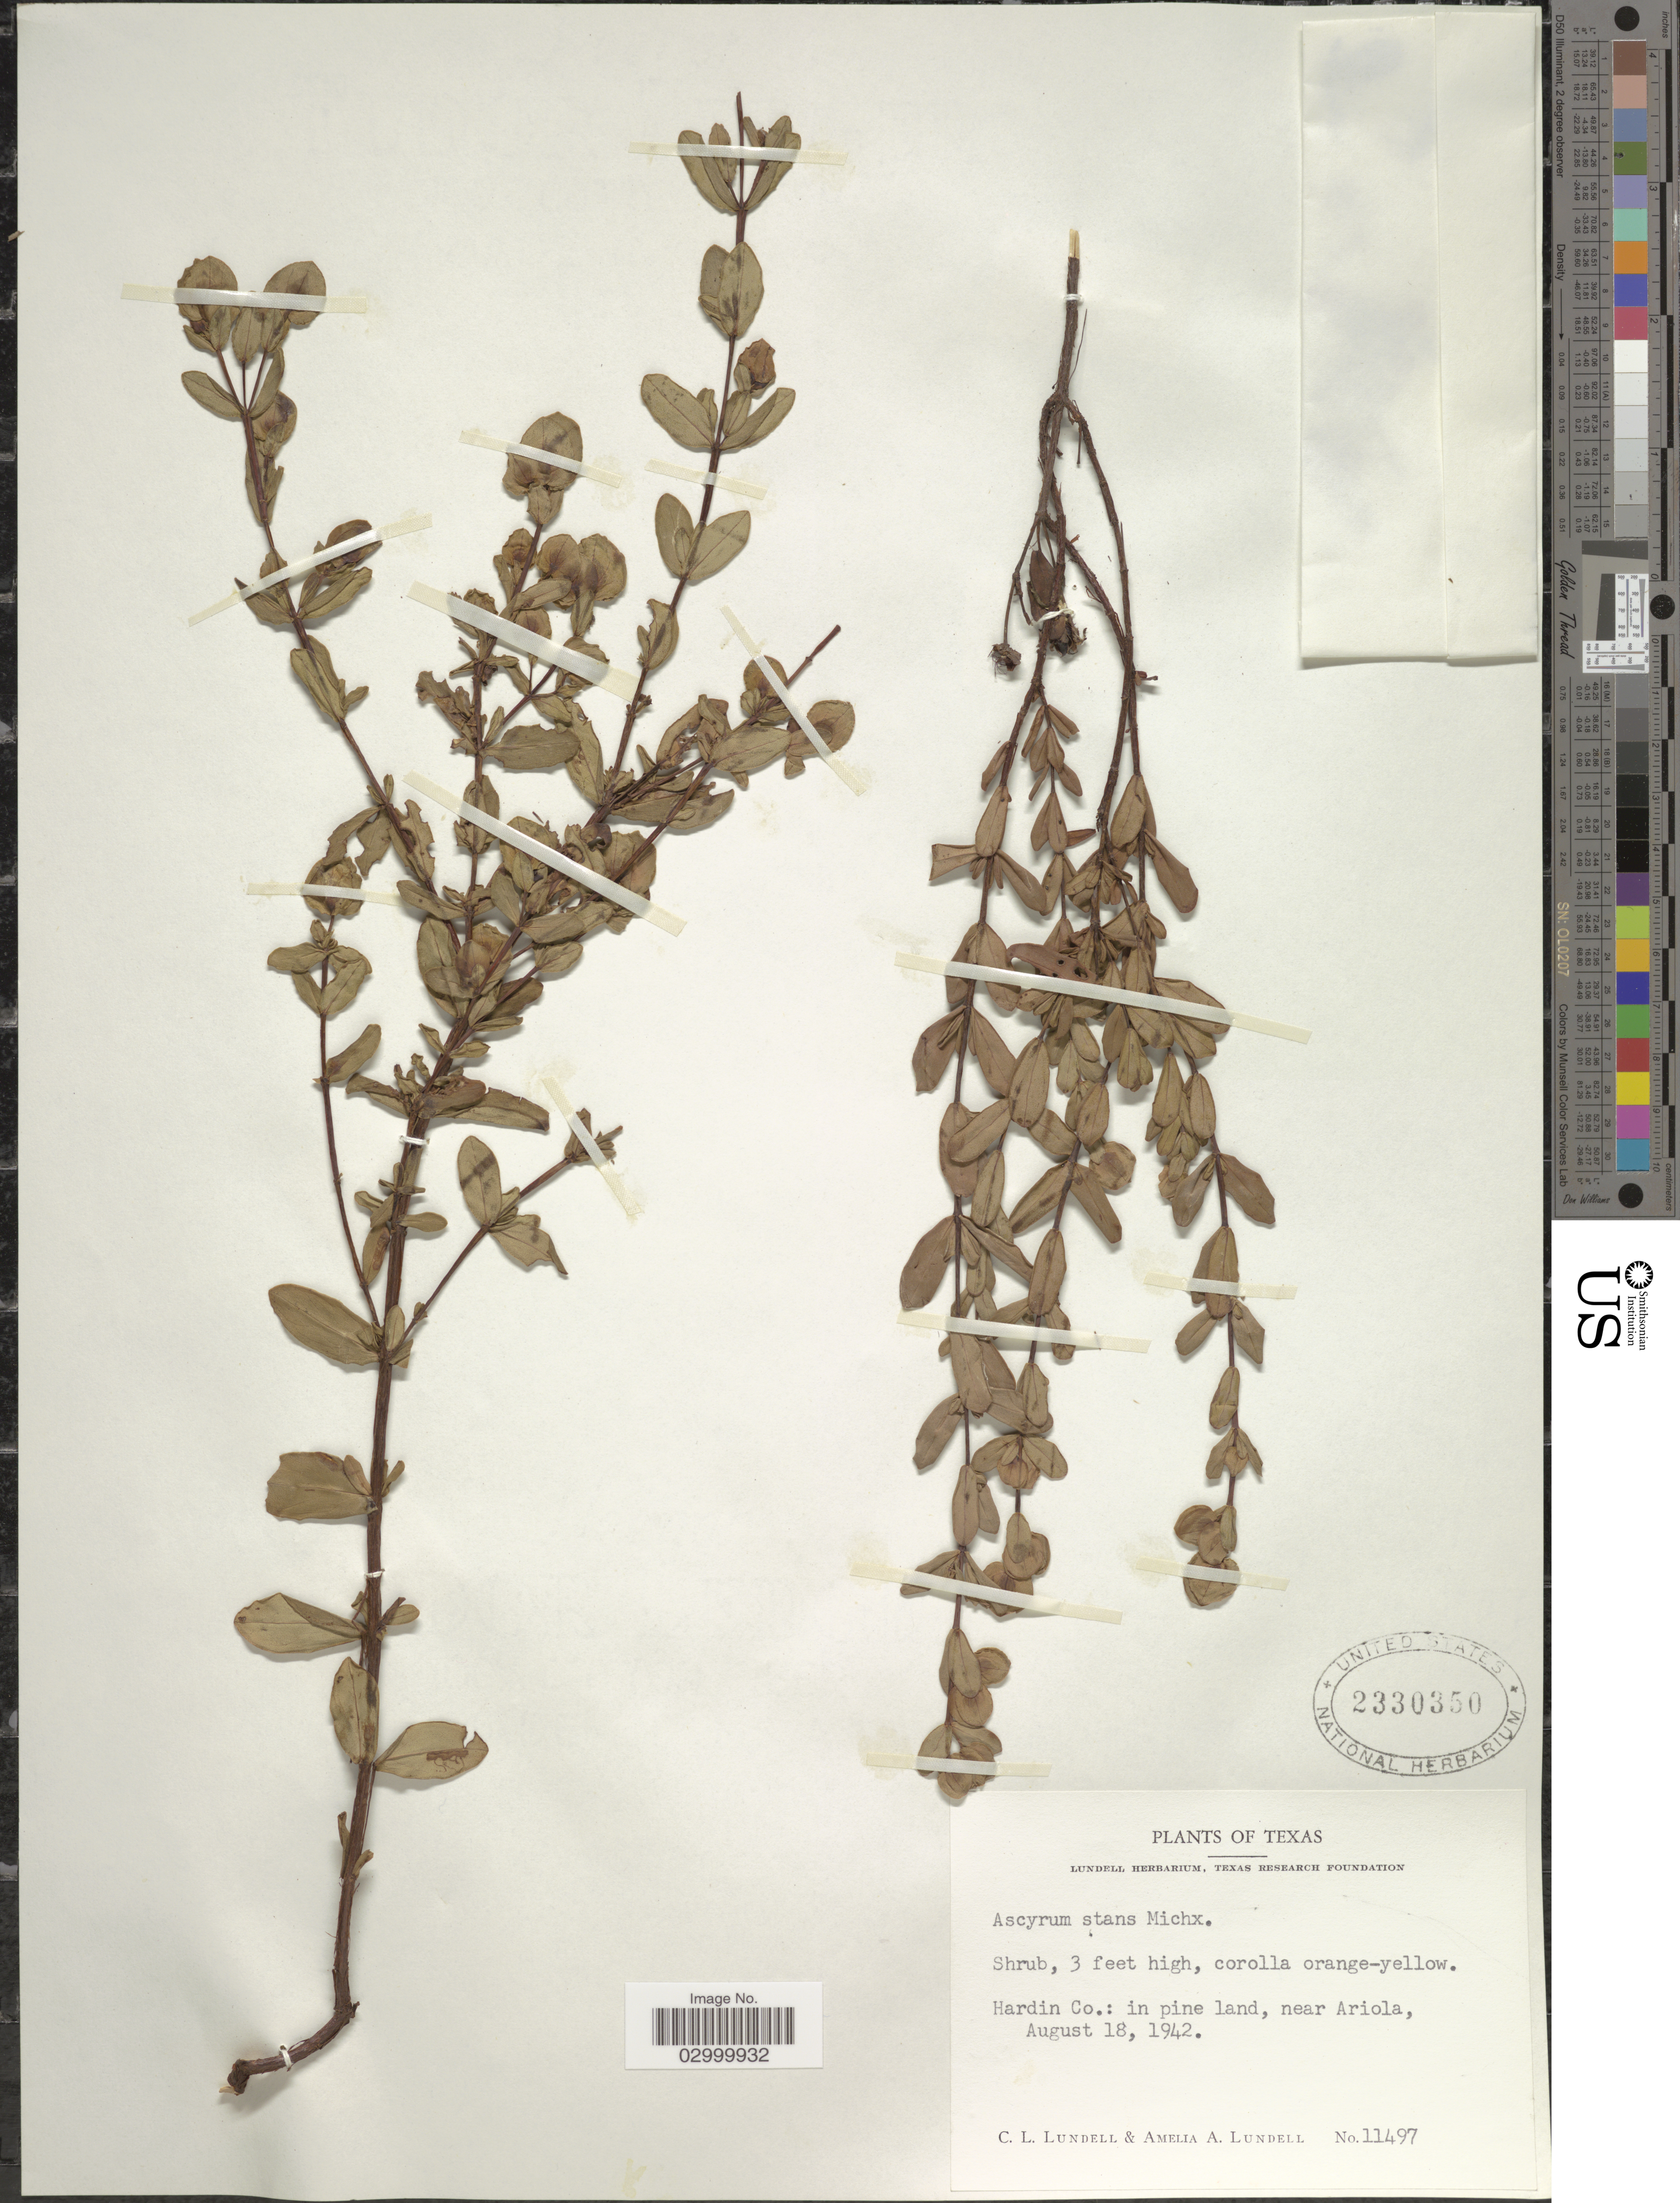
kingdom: Plantae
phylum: Tracheophyta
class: Magnoliopsida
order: Malpighiales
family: Hypericaceae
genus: Hypericum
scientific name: Hypericum crux-andreae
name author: (L.) Crantz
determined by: Strong, Mark T., (BOT), Smithsonian Institution - National Museum of Natural History (UNITED STATES)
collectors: C. L. Lundell & A. A. Lundell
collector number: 11497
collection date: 1942-08-18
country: United States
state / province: Texas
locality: Hardin Co.: in pine land, near Ariola.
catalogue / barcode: US 2330350